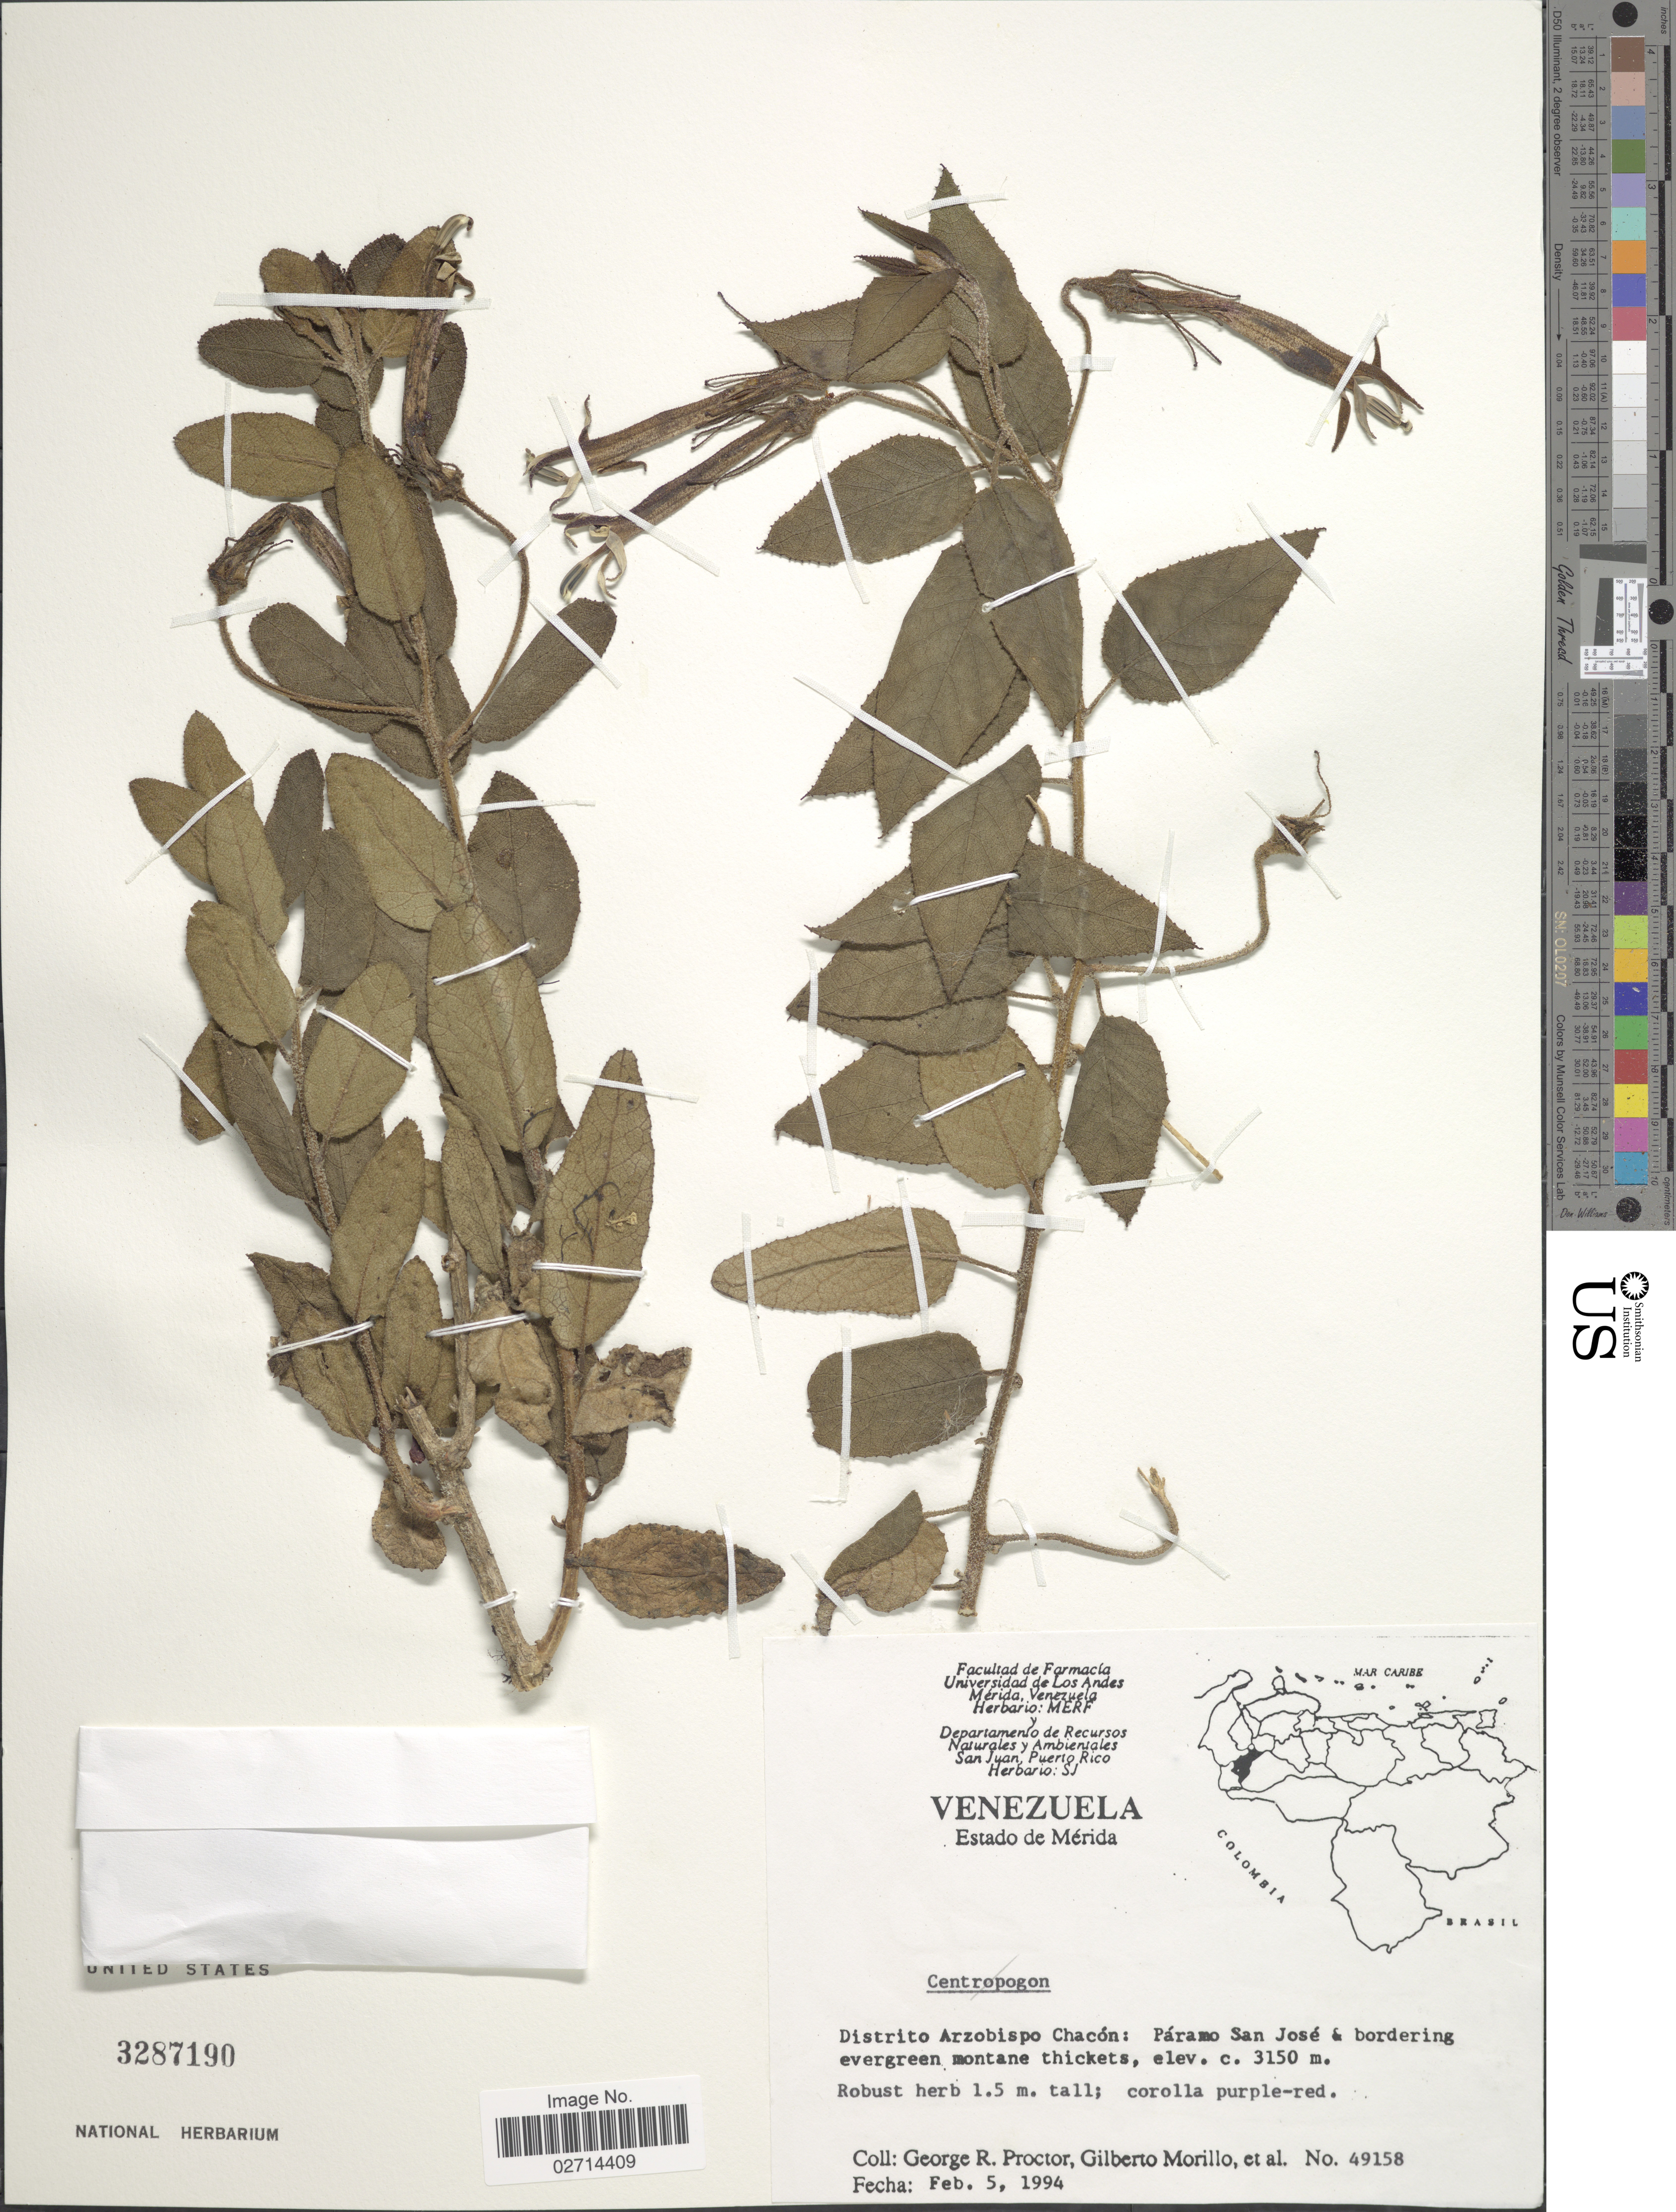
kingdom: Plantae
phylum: Tracheophyta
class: Magnoliopsida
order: Asterales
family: Campanulaceae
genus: Siphocampylus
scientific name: Siphocampylus sp.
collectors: G. R. Proctor, G. N. Morillo & et al.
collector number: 49158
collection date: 1994-02-05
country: Venezuela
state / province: Mérida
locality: Distrito Arzobispo Chacon: Páramo San Jose & bordering evergreen montane thicktets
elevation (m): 3150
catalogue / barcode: US 3287190